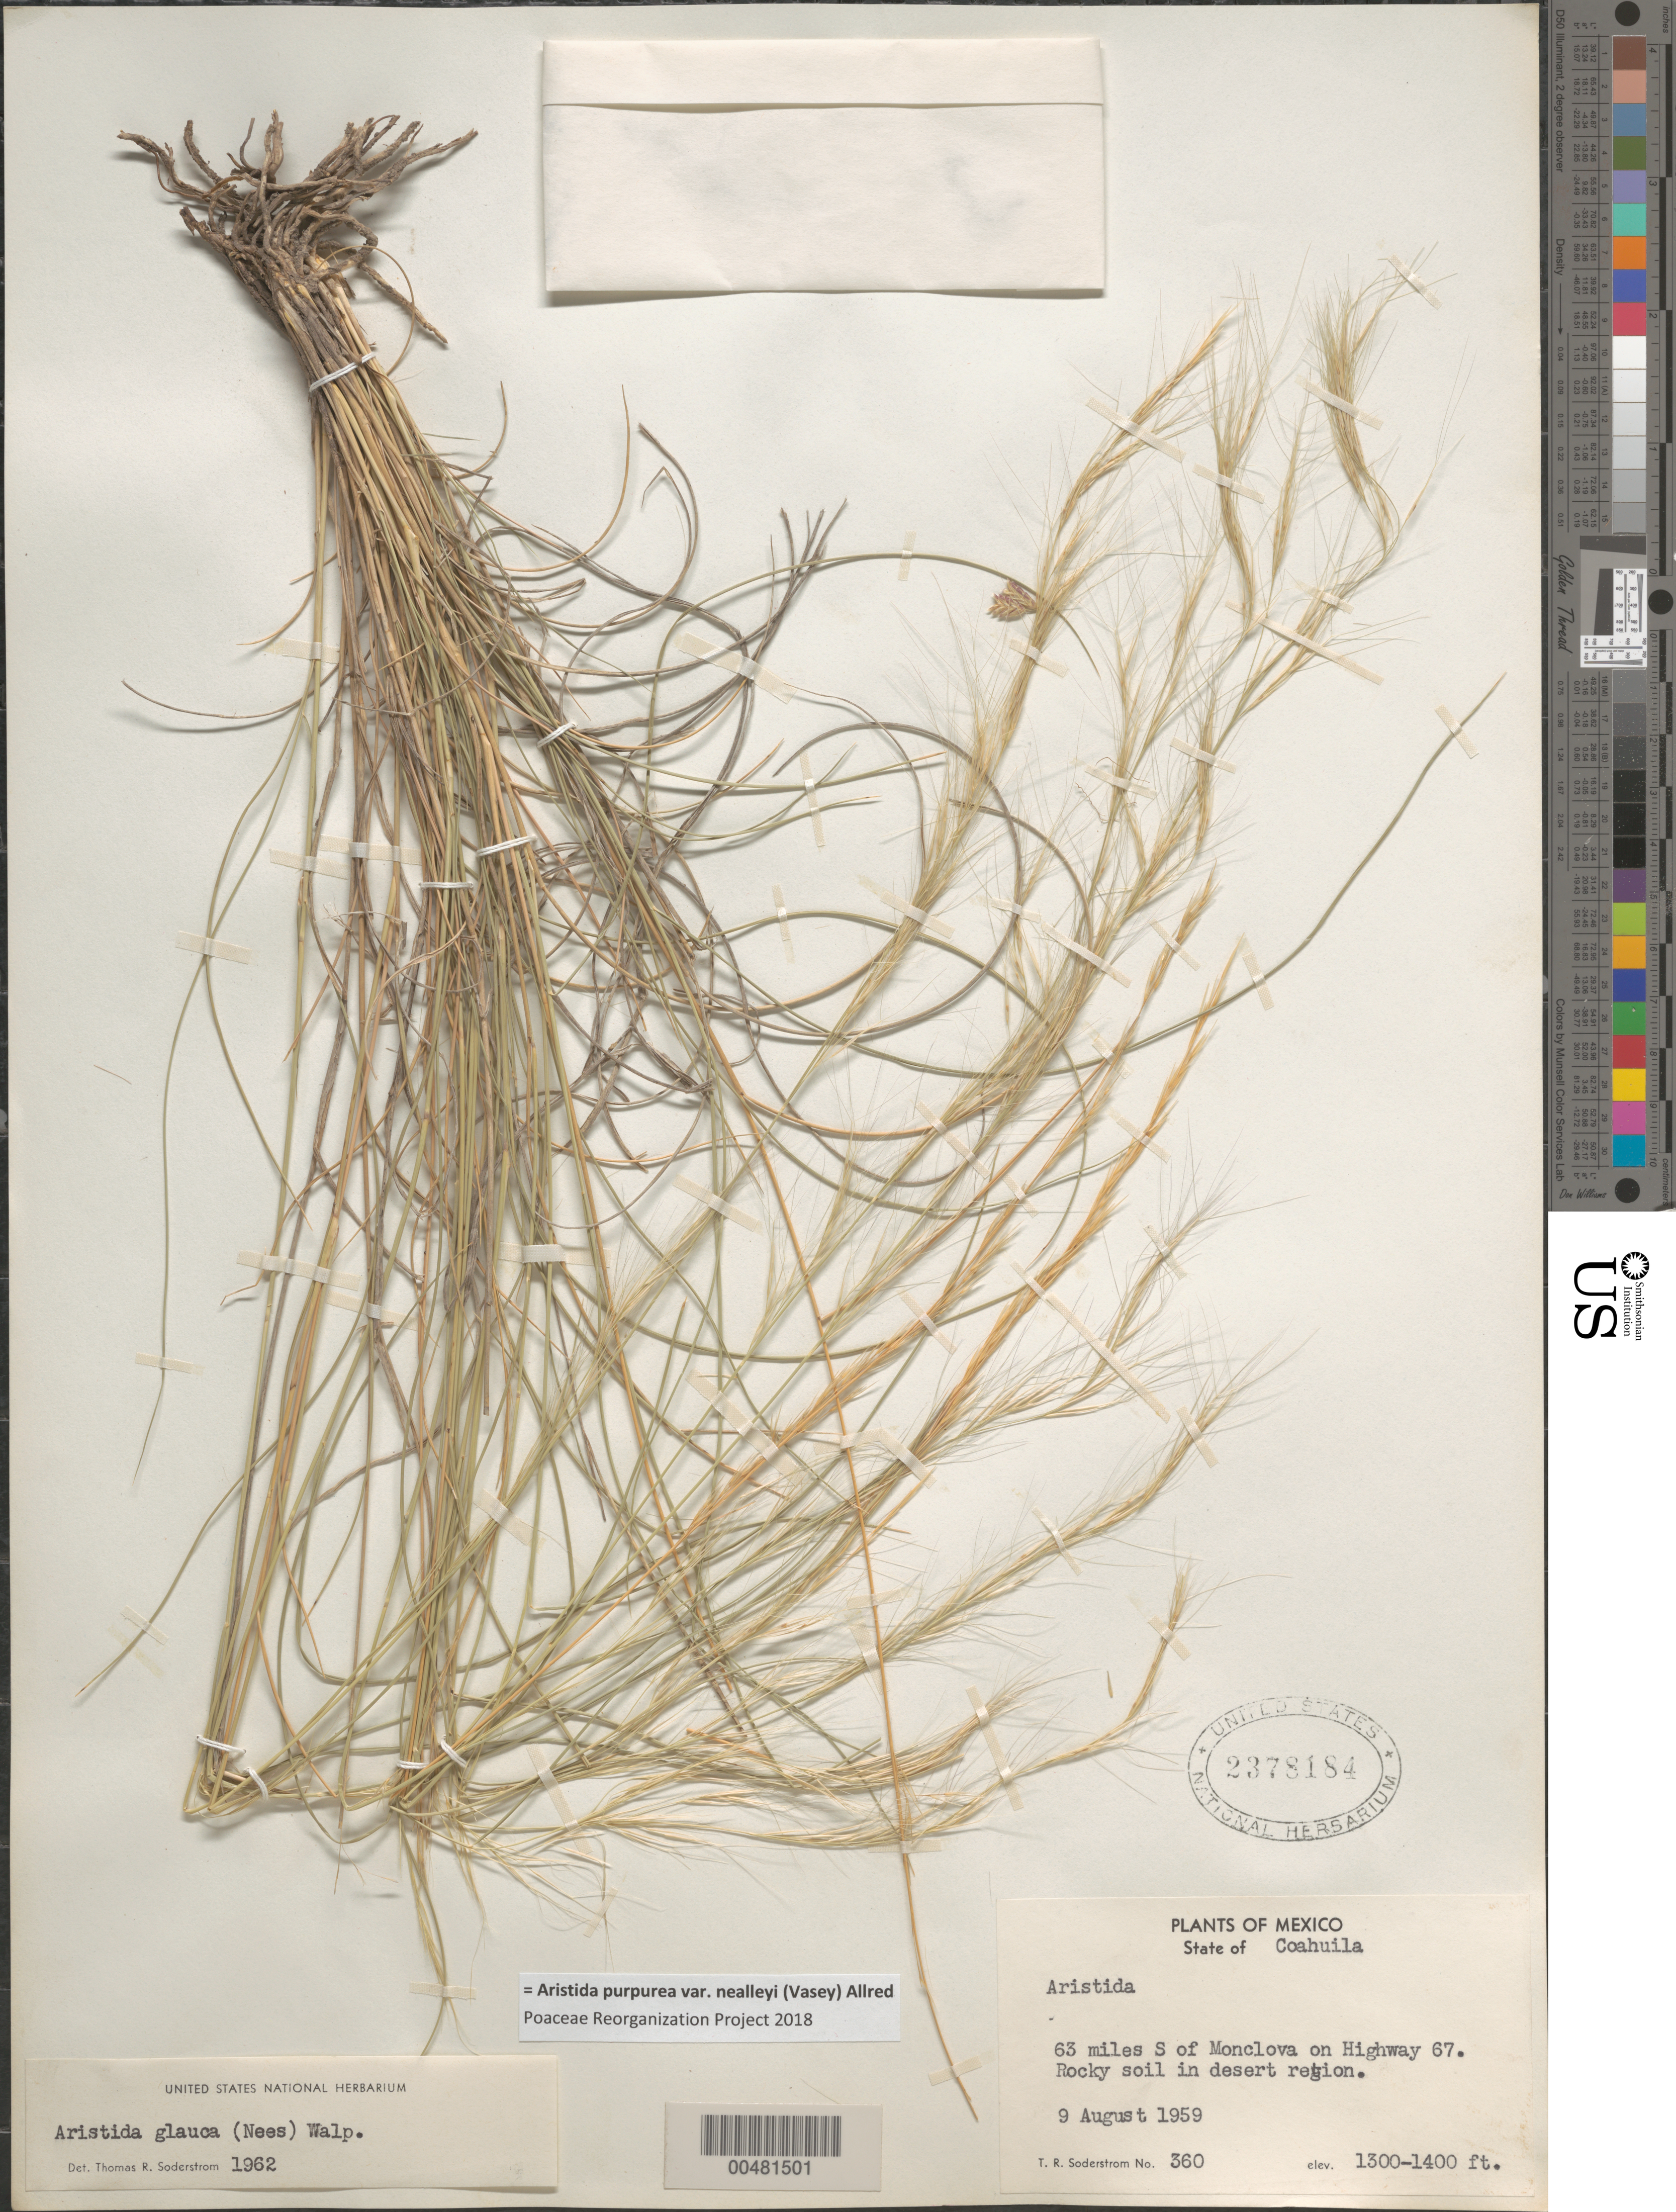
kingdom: Plantae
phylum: Tracheophyta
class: Liliopsida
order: Poales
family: Poaceae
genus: Aristida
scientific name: Aristida purpurea var. nealleyi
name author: (Vasey) Allred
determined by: Poaceae Reorganization Project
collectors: T. R. Soderstrom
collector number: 360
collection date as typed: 9 Aug 1959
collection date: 1959-08-09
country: Mexico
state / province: Coahuila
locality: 63 miles S of Monclova on Highway 67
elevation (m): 396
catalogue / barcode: US 2378184